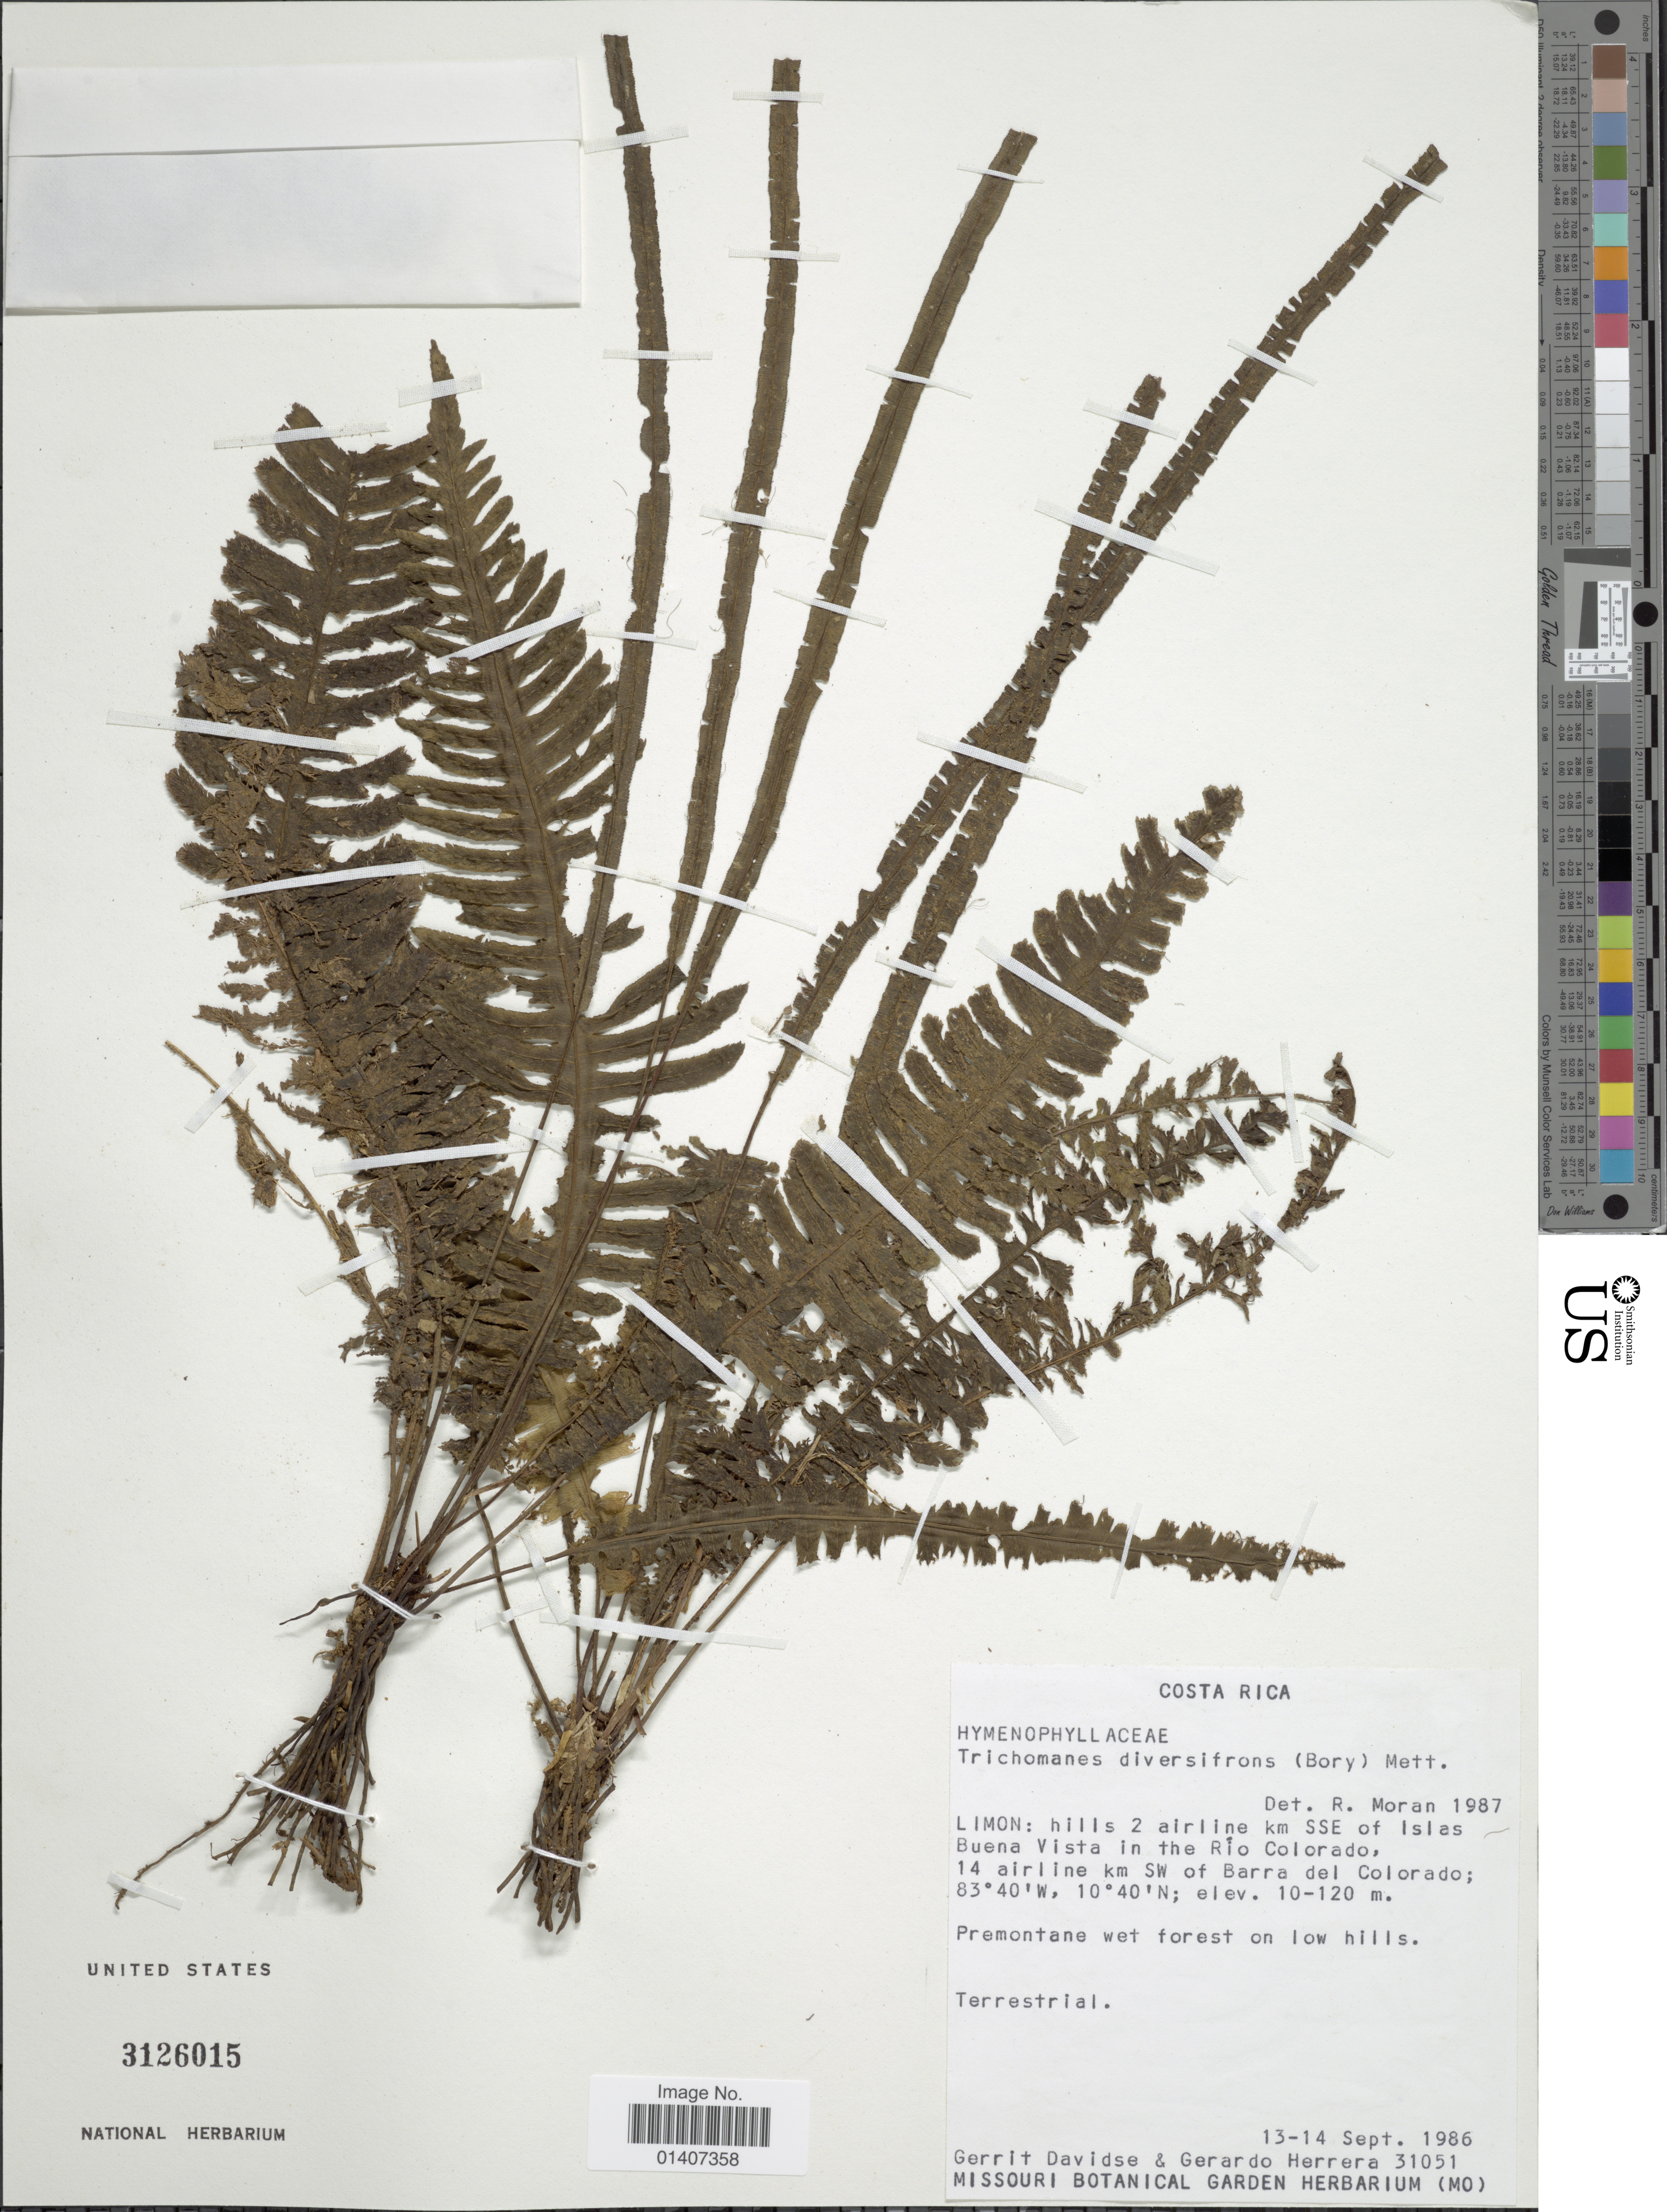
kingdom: Plantae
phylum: Tracheophyta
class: Polypodiopsida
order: Hymenophyllales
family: Hymenophyllaceae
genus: Trichomanes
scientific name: Trichomanes diversifrons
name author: (Bory) Mett. ex Sadeb.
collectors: G. Davidse & G. Herrera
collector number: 31051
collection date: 1986-09-13/1986-09-14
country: Costa Rica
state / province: Limón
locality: Limon: hills 2 airline km SSE of Islas Buena Vista on the Rio Colorado, 14airline Km SW of barra del Colorado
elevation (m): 10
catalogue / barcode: US 3126015